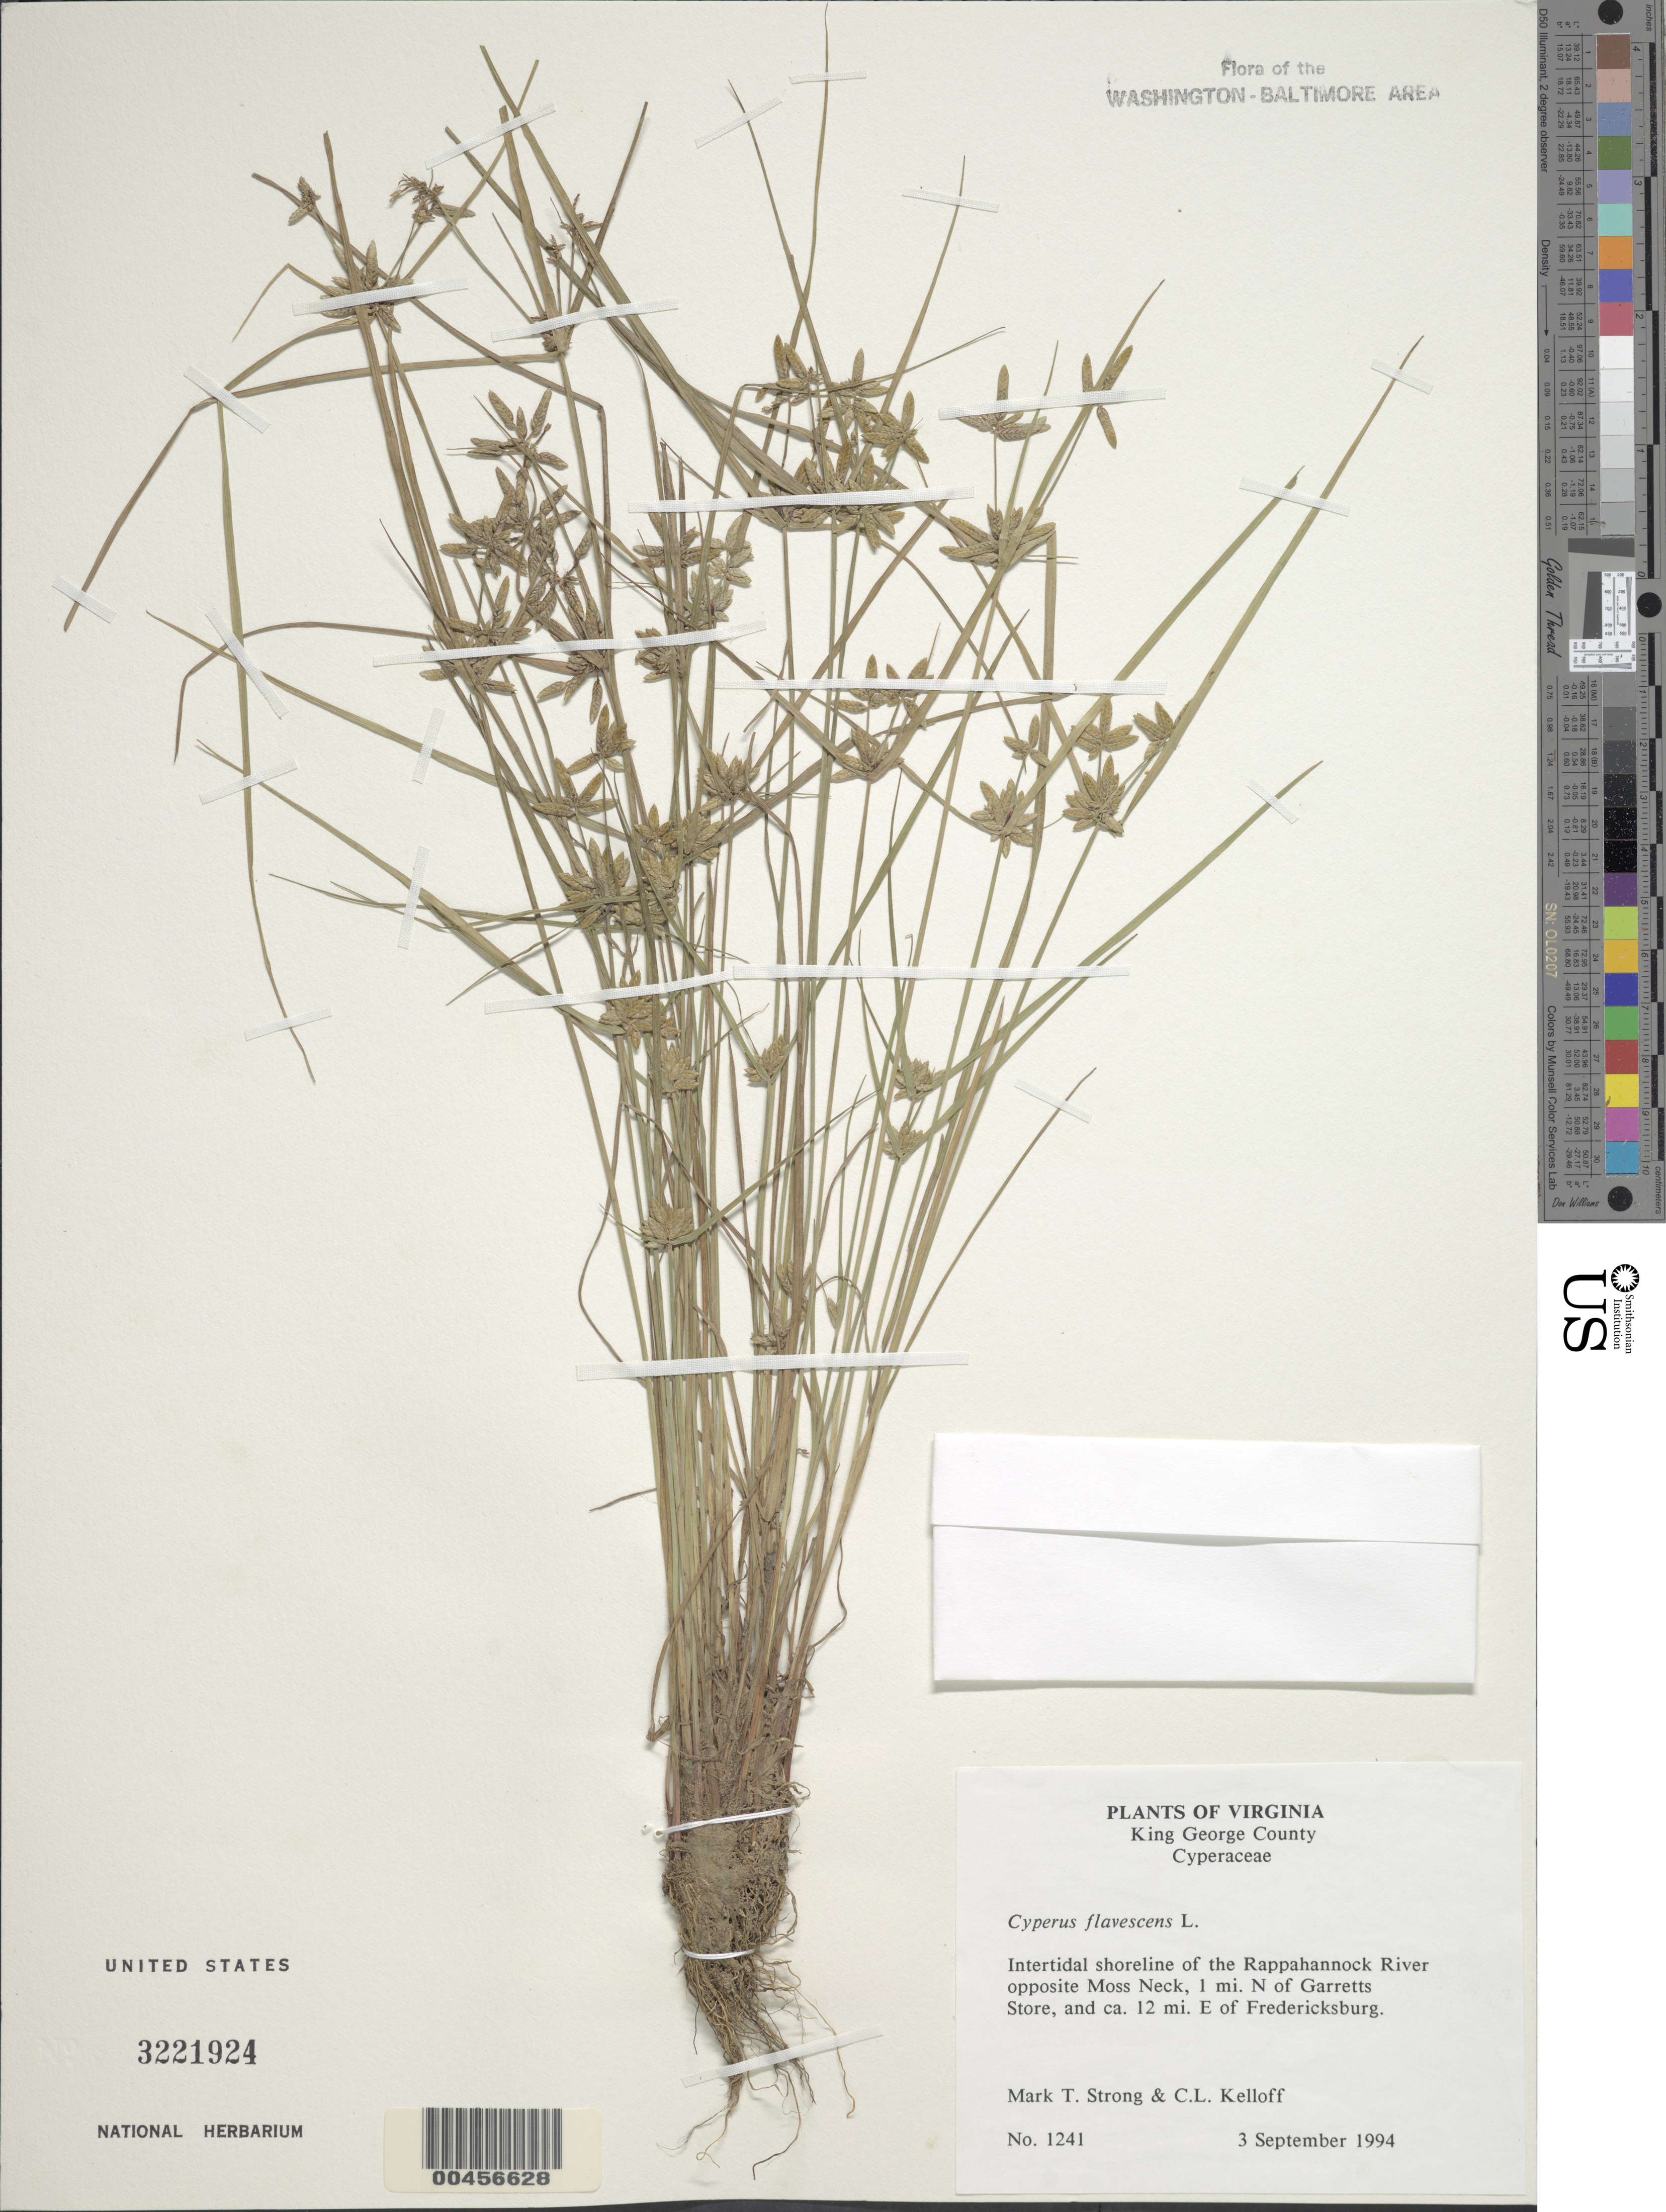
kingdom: Plantae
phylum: Tracheophyta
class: Liliopsida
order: Poales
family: Cyperaceae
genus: Cyperus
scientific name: Cyperus flavescens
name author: L.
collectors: M. T. Strong & C. L. Kelloff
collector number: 1241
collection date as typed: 03 Sep 1994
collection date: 1994-09-03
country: United States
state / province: Virginia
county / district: King George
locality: Rappahannock River opposite Moss Neck, NE of Garretts Store, E of Fredericksburg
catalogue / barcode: US 3221924